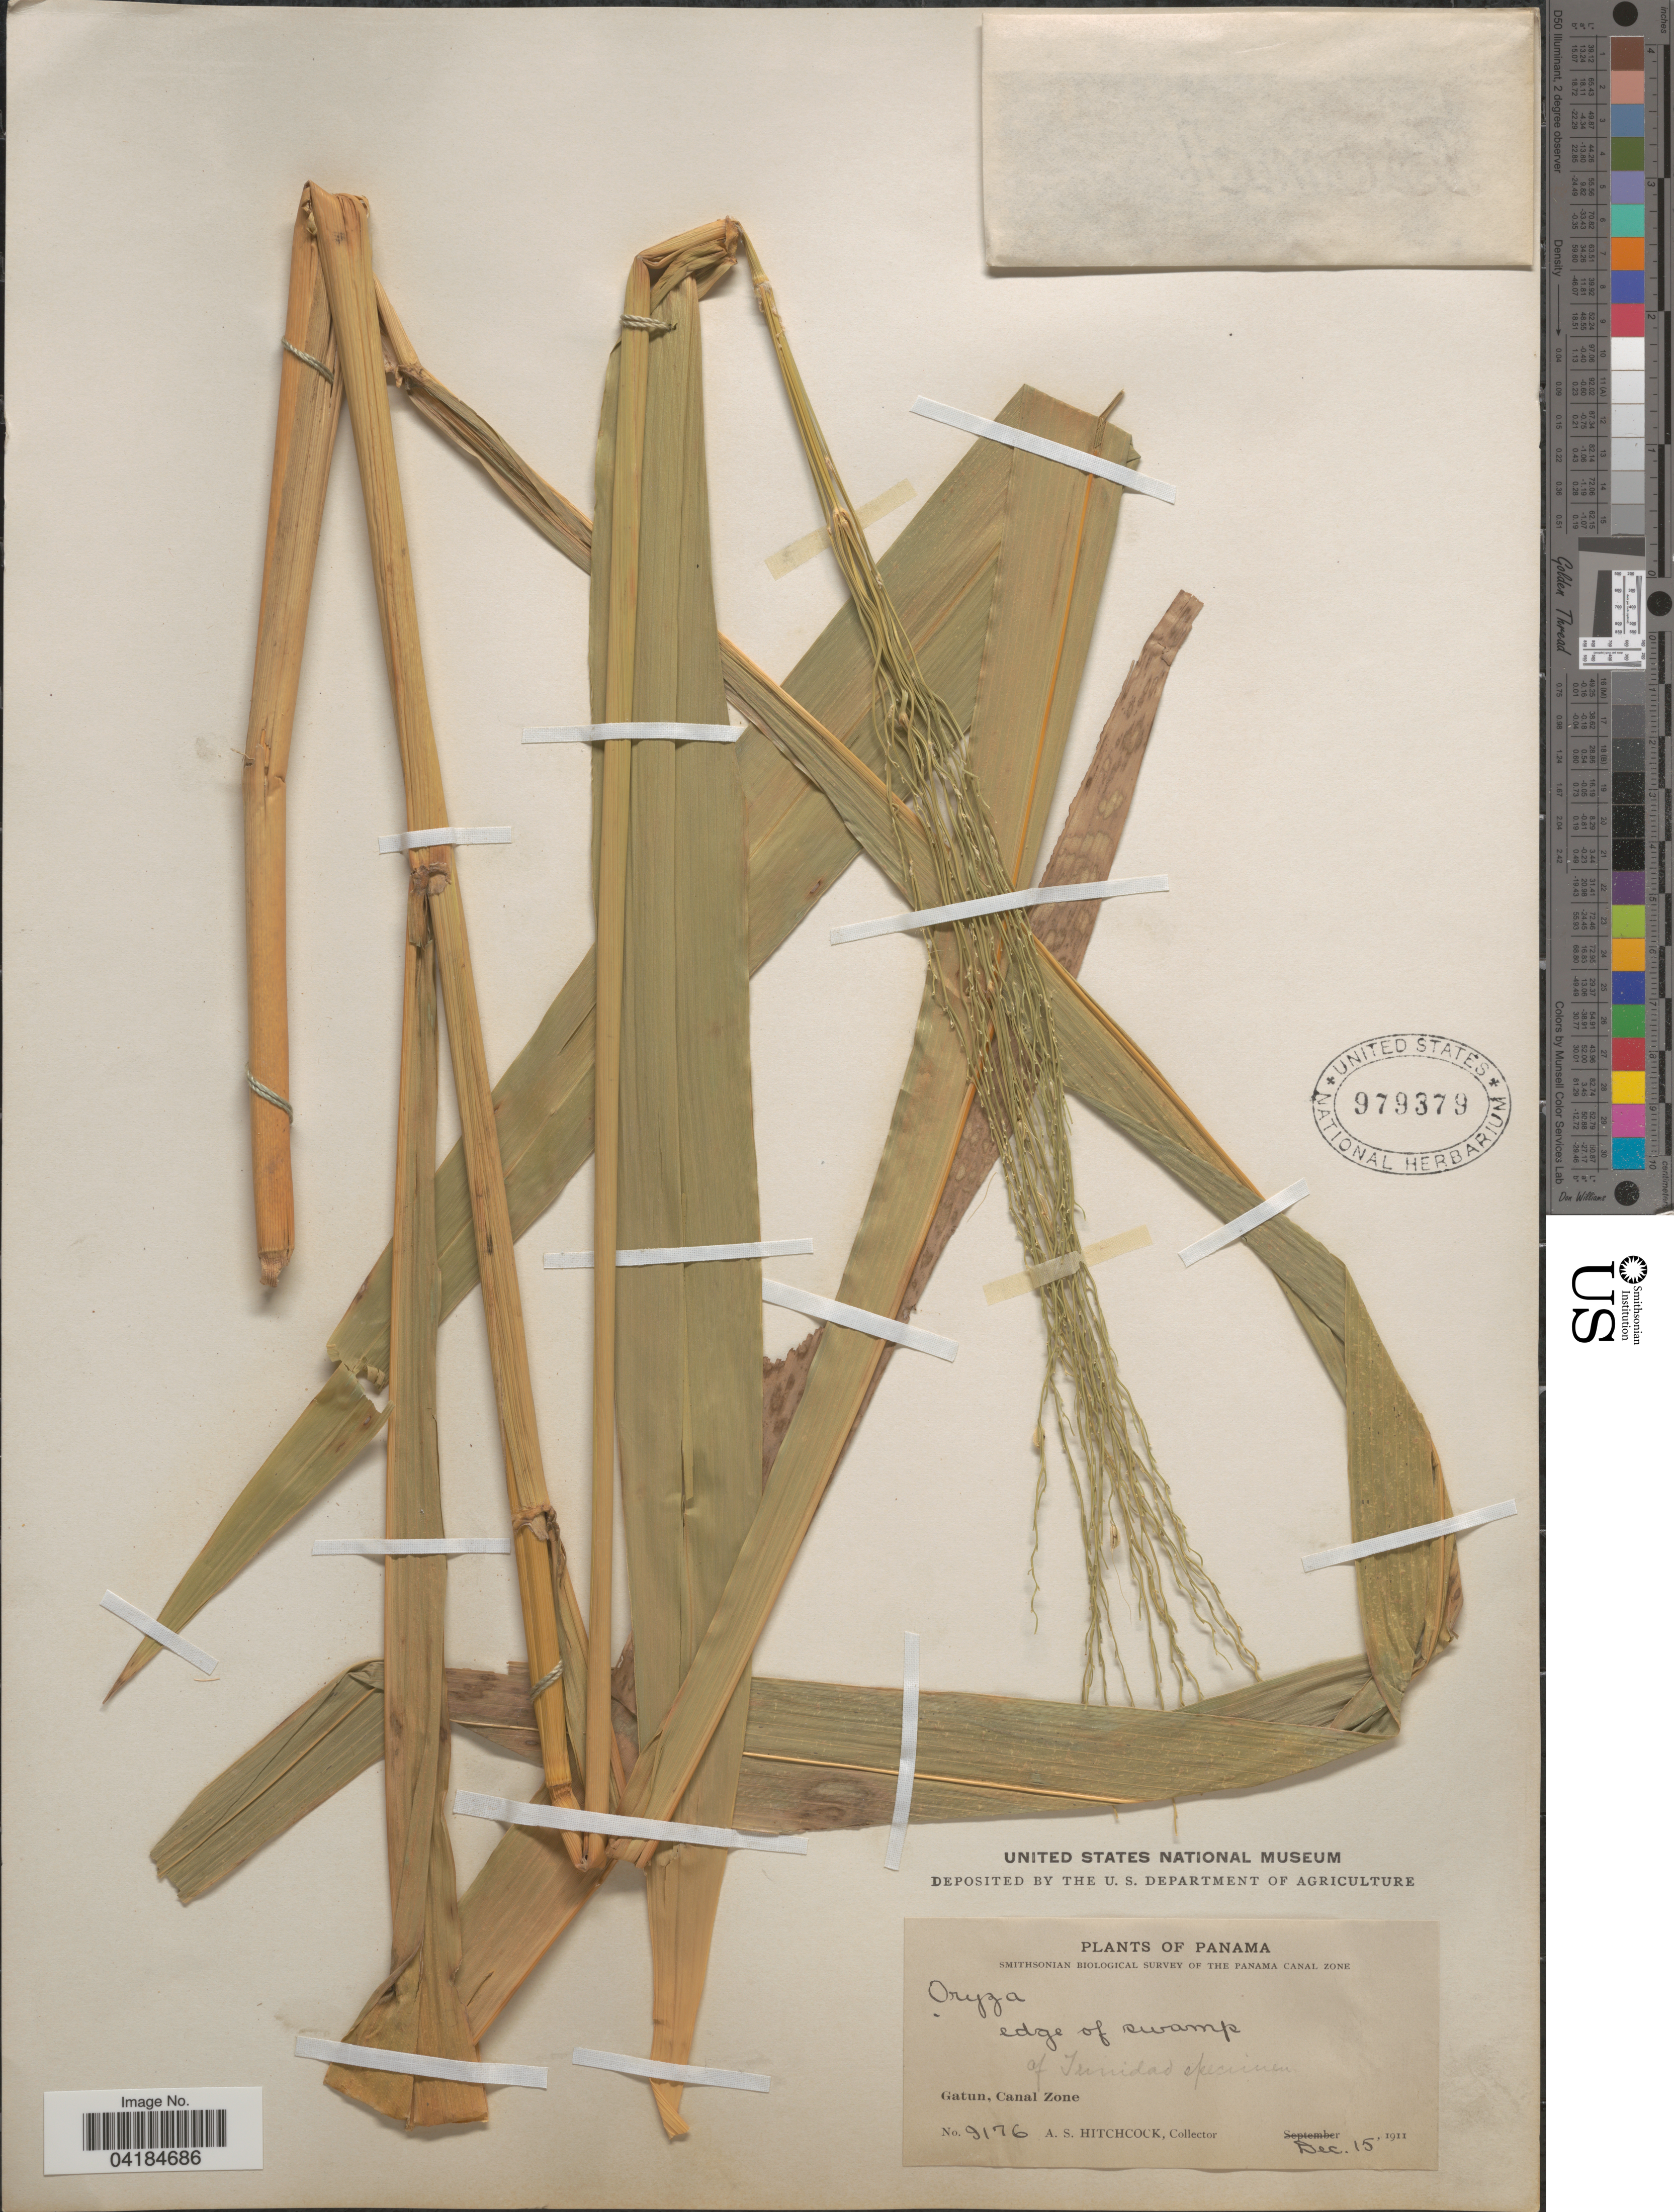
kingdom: Plantae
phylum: Tracheophyta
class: Liliopsida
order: Poales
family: Poaceae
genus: Oryza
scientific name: Oryza sp.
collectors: A. S. Hitchcock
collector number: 9176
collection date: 1911-12-15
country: Panama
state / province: Colón / Panamá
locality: Smithsonian Biological Survey of The Panama Canal Zone. Gatun, Canal Zone.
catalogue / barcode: US 979379